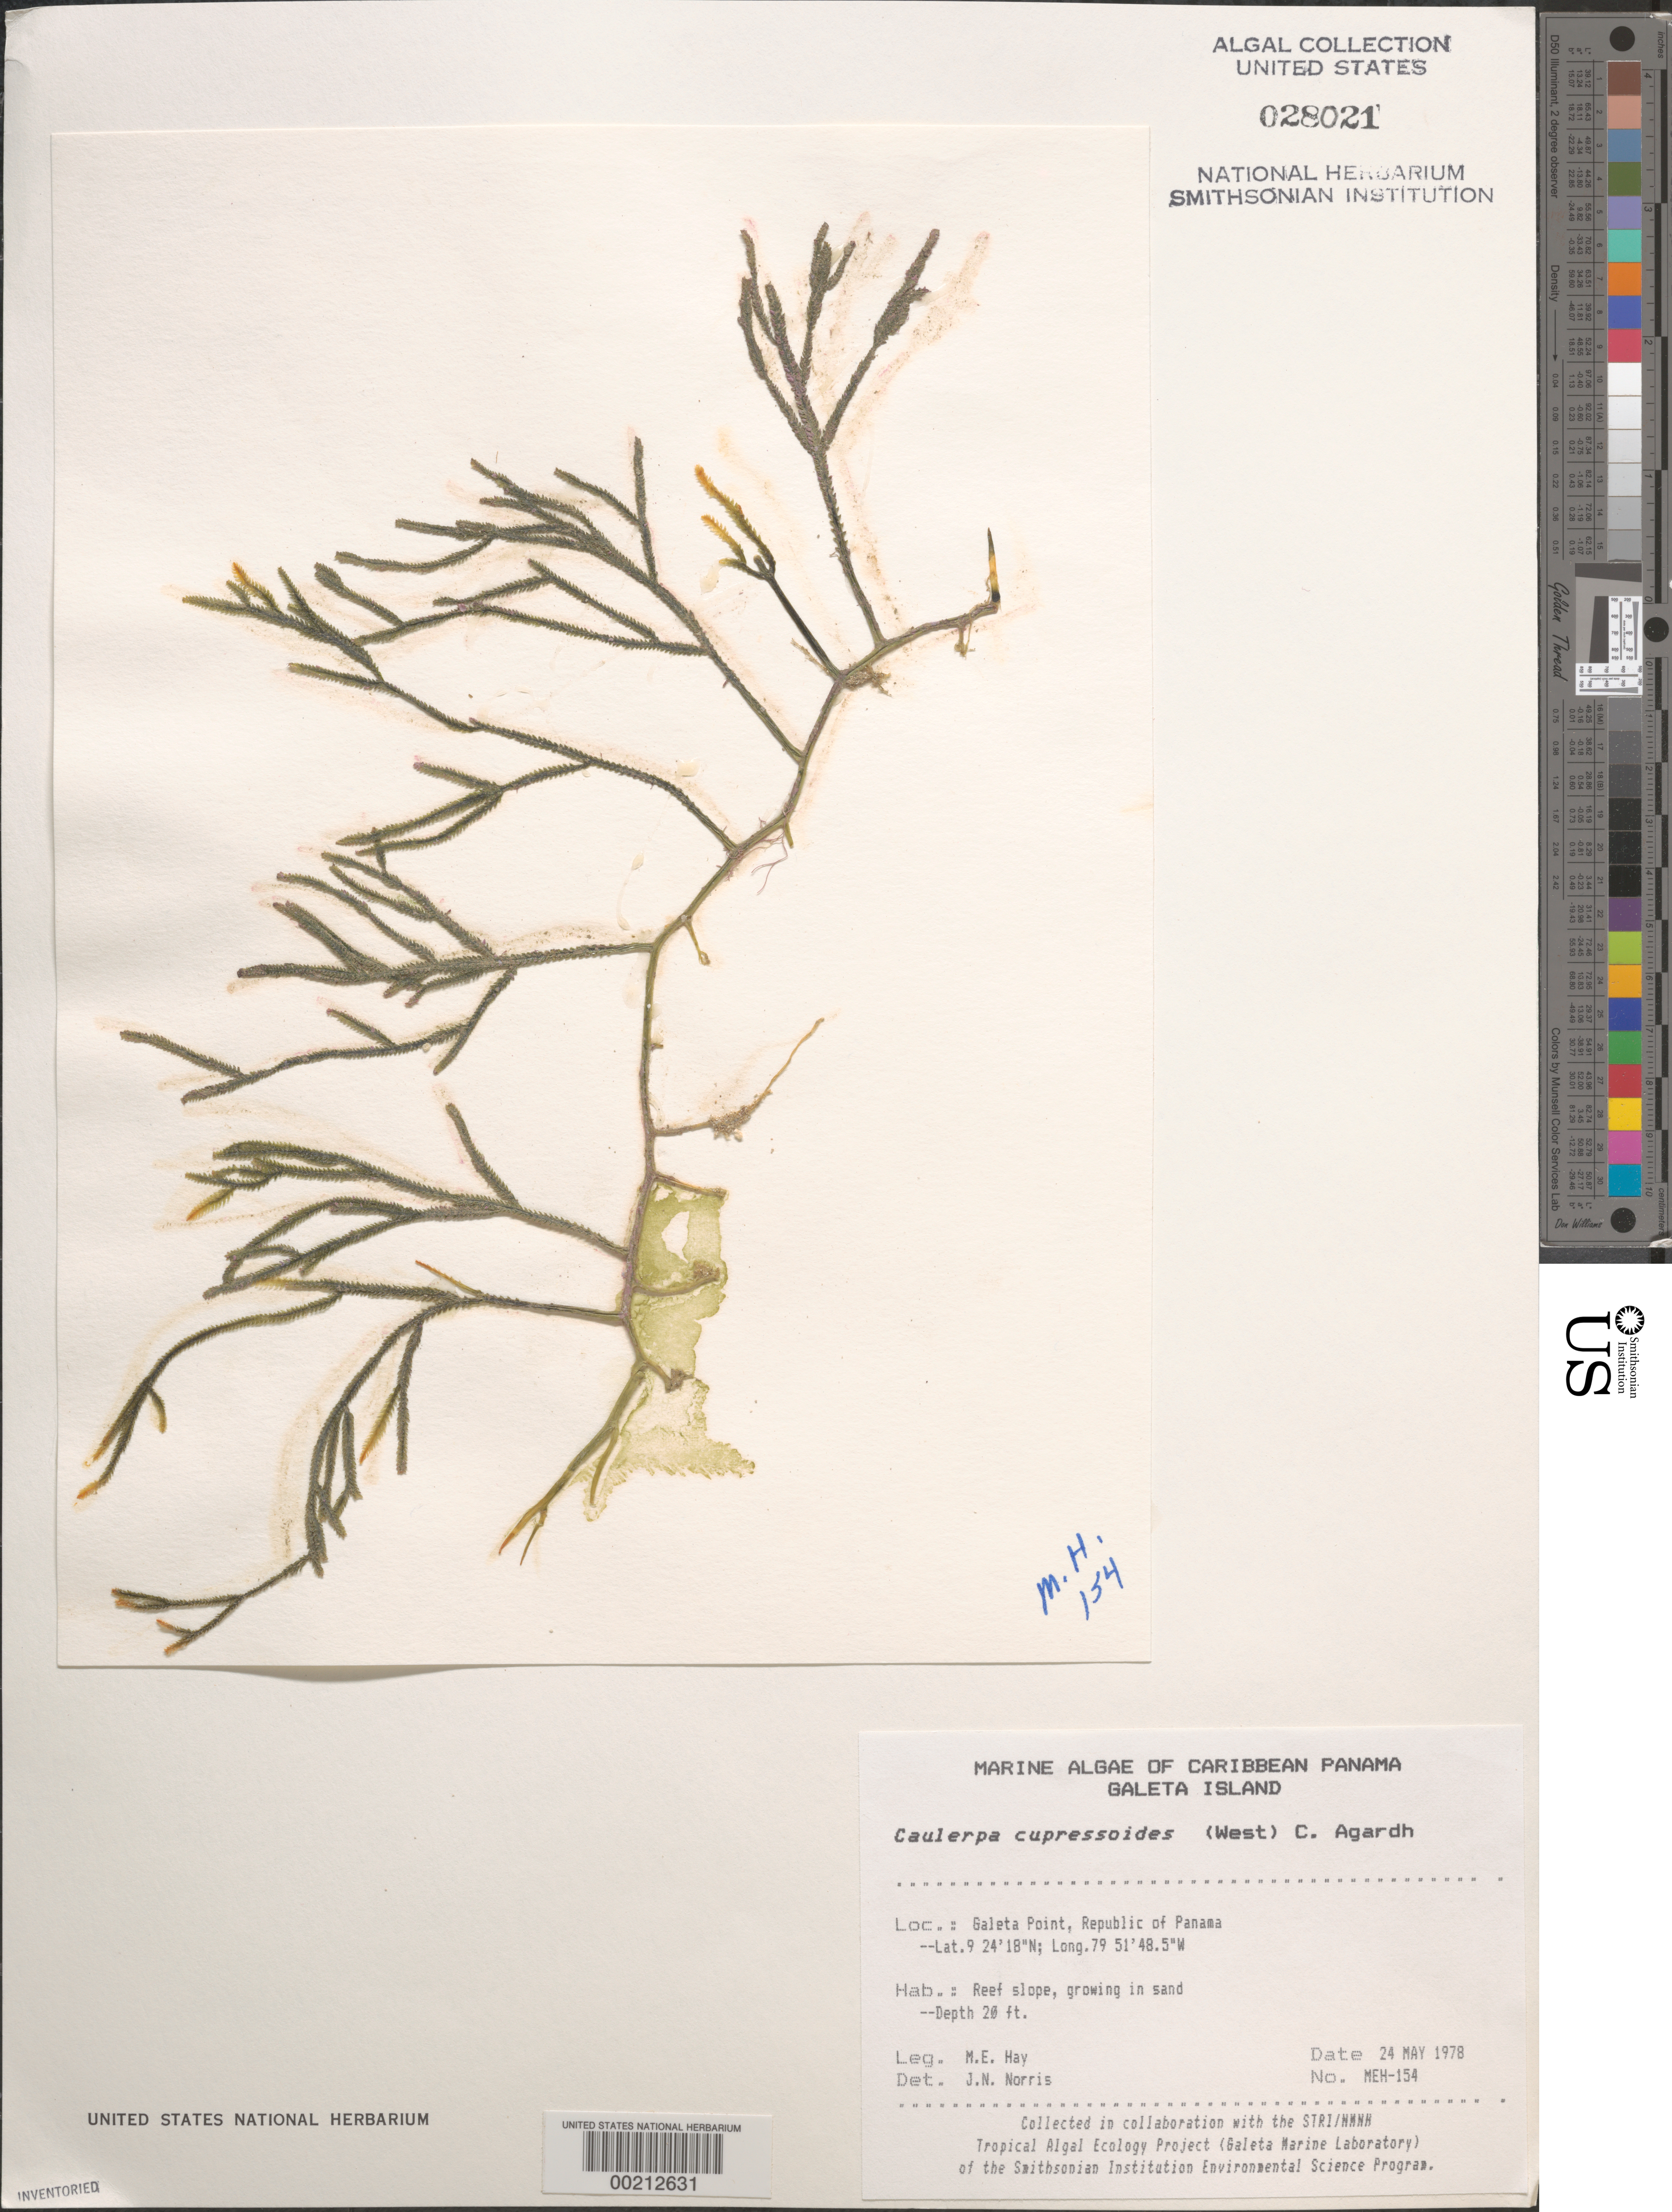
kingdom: Plantae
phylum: Chlorophyta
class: Ulvophyceae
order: Bryopsidales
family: Caulerpaceae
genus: Caulerpa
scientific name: Caulerpa cupressoides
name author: (Vahl) C. Agardh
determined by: Norris, James N.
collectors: M. E. Hay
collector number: MEH-154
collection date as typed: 24 May 1978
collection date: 1978-05-24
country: Panama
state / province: Colón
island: Galeta Island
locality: Galeta Point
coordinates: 9 24'18"N, 79 51'48.5"W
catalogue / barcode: US 28021